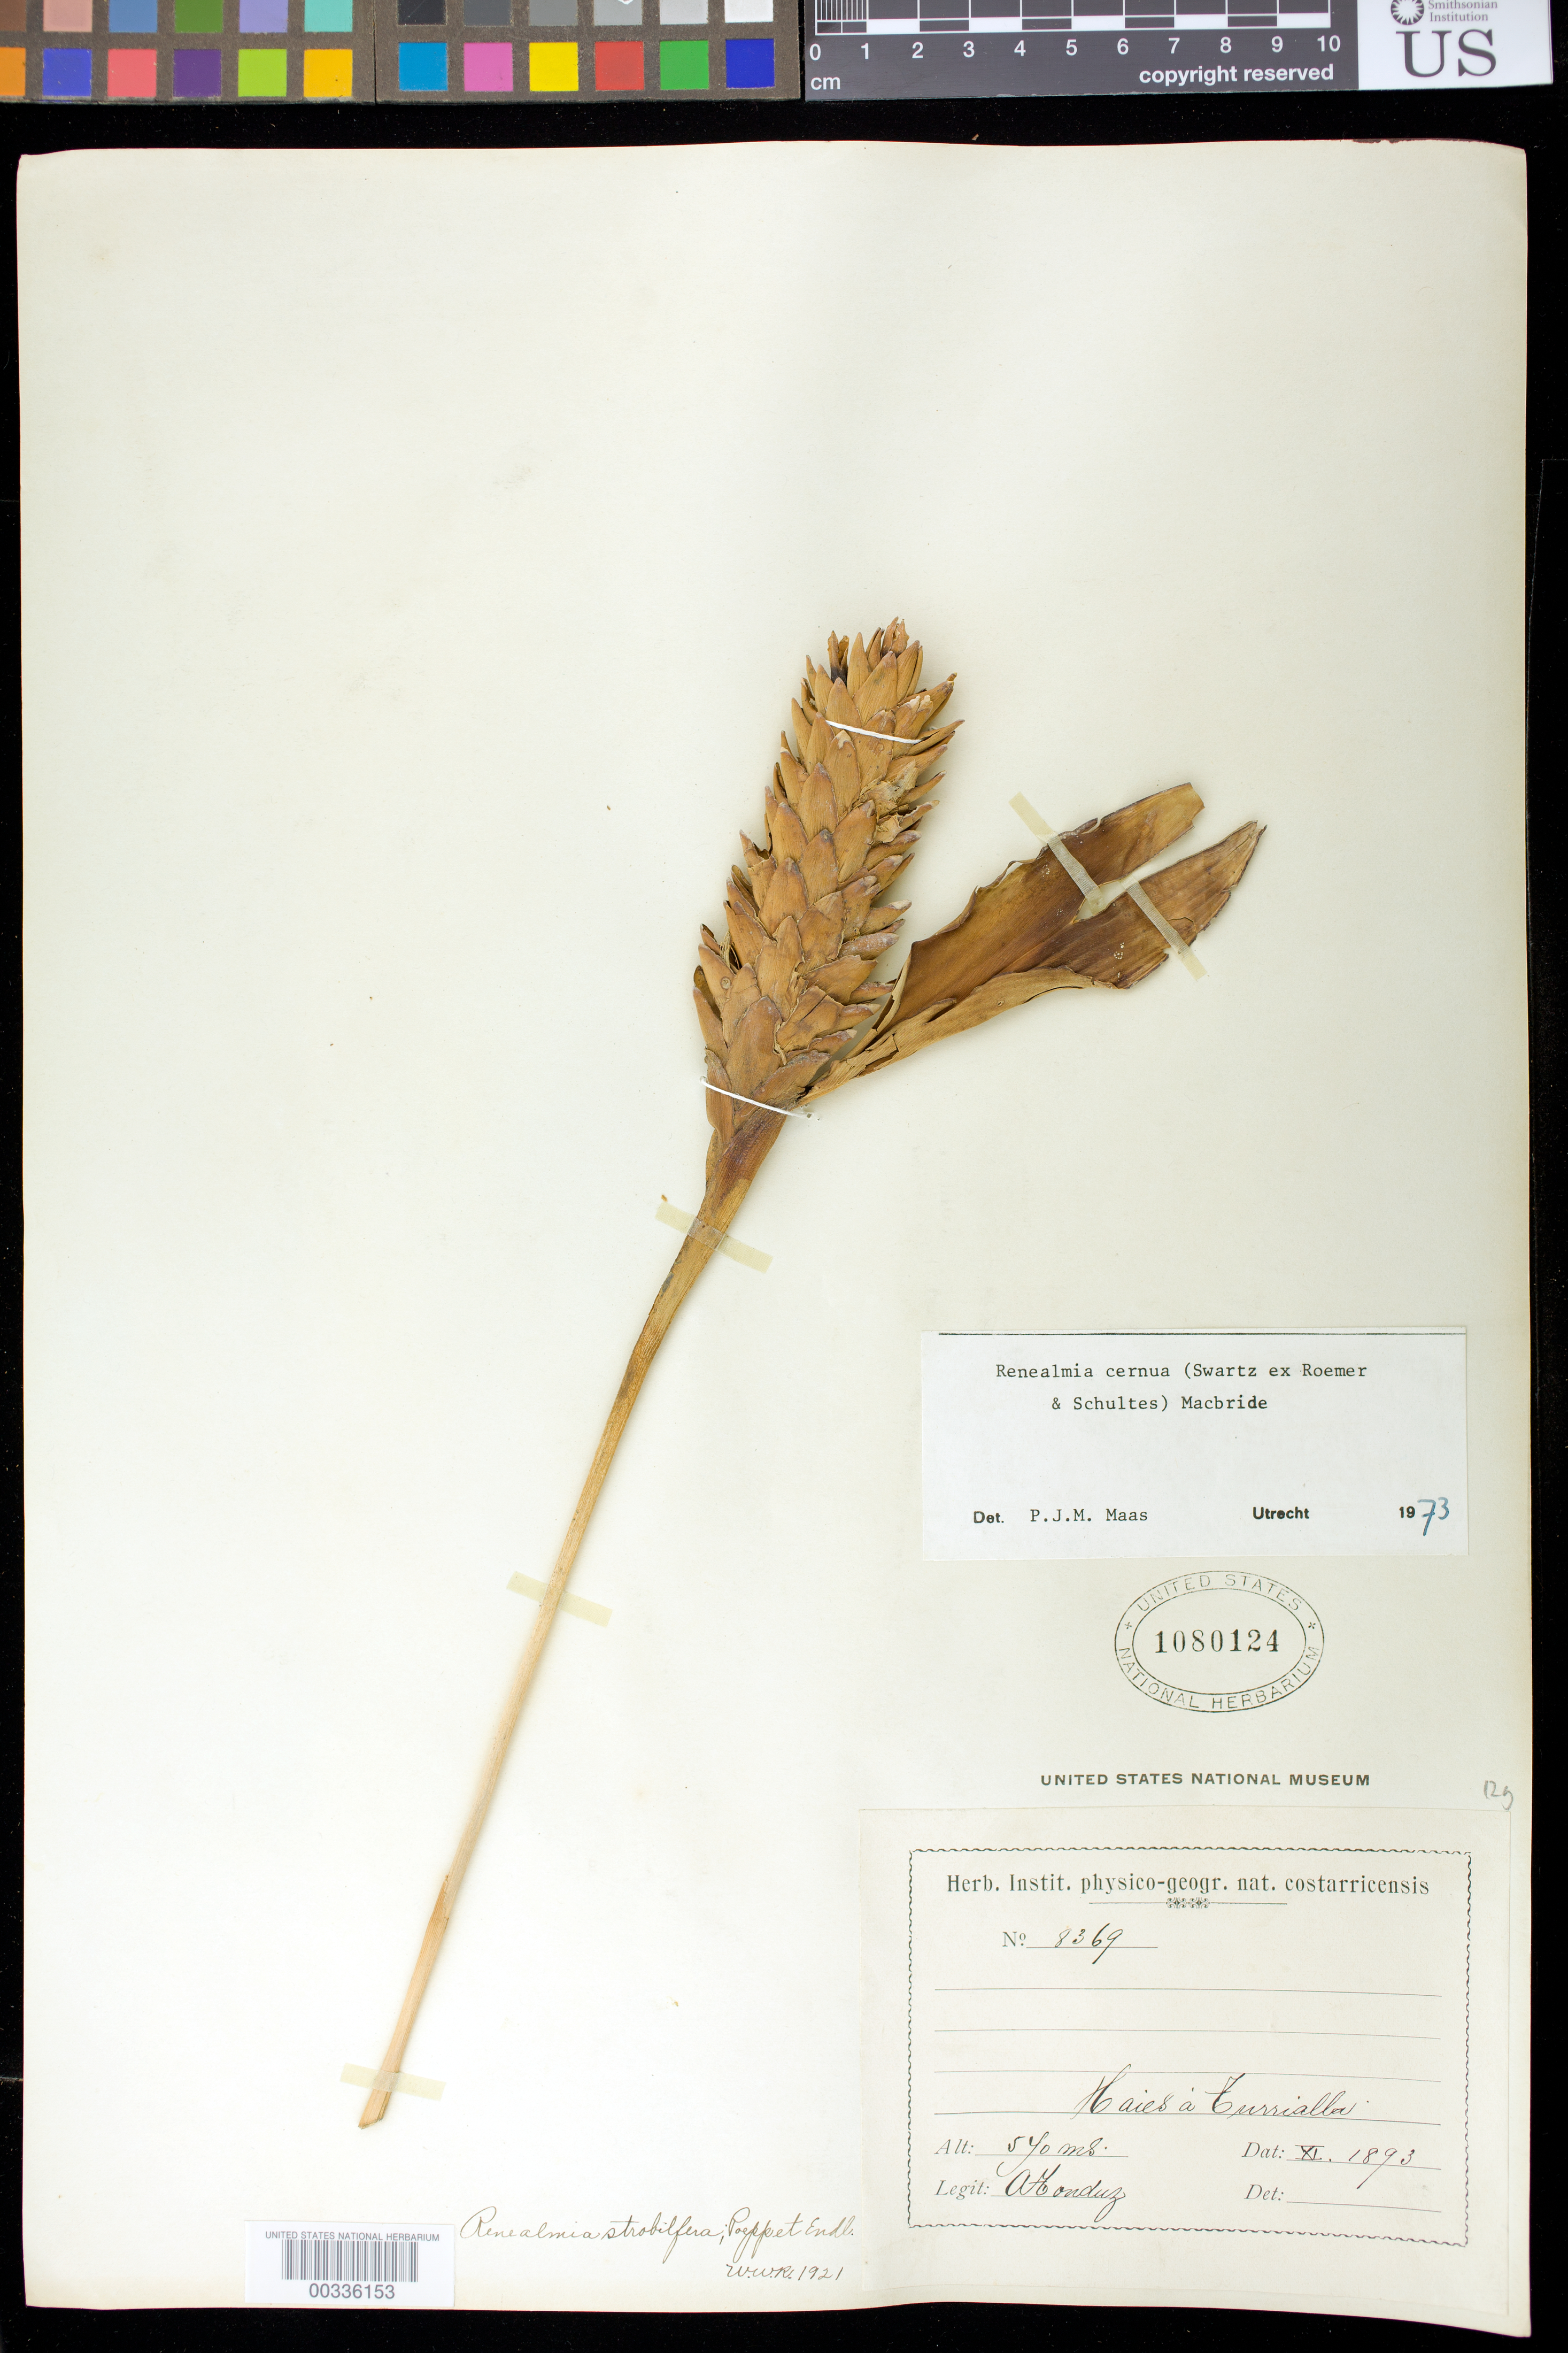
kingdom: Plantae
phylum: Tracheophyta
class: Liliopsida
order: Zingiberales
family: Zingiberaceae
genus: Renealmia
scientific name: Renealmia cernua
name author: (Sw. ex Roem. & Schult.) J.F. Macbr.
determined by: Maas, Paul J. M.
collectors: A. Tonduz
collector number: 8369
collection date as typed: Nov 1893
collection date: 1893-11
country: Costa Rica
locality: Haies a Turrialba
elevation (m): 570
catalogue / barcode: US 1080124